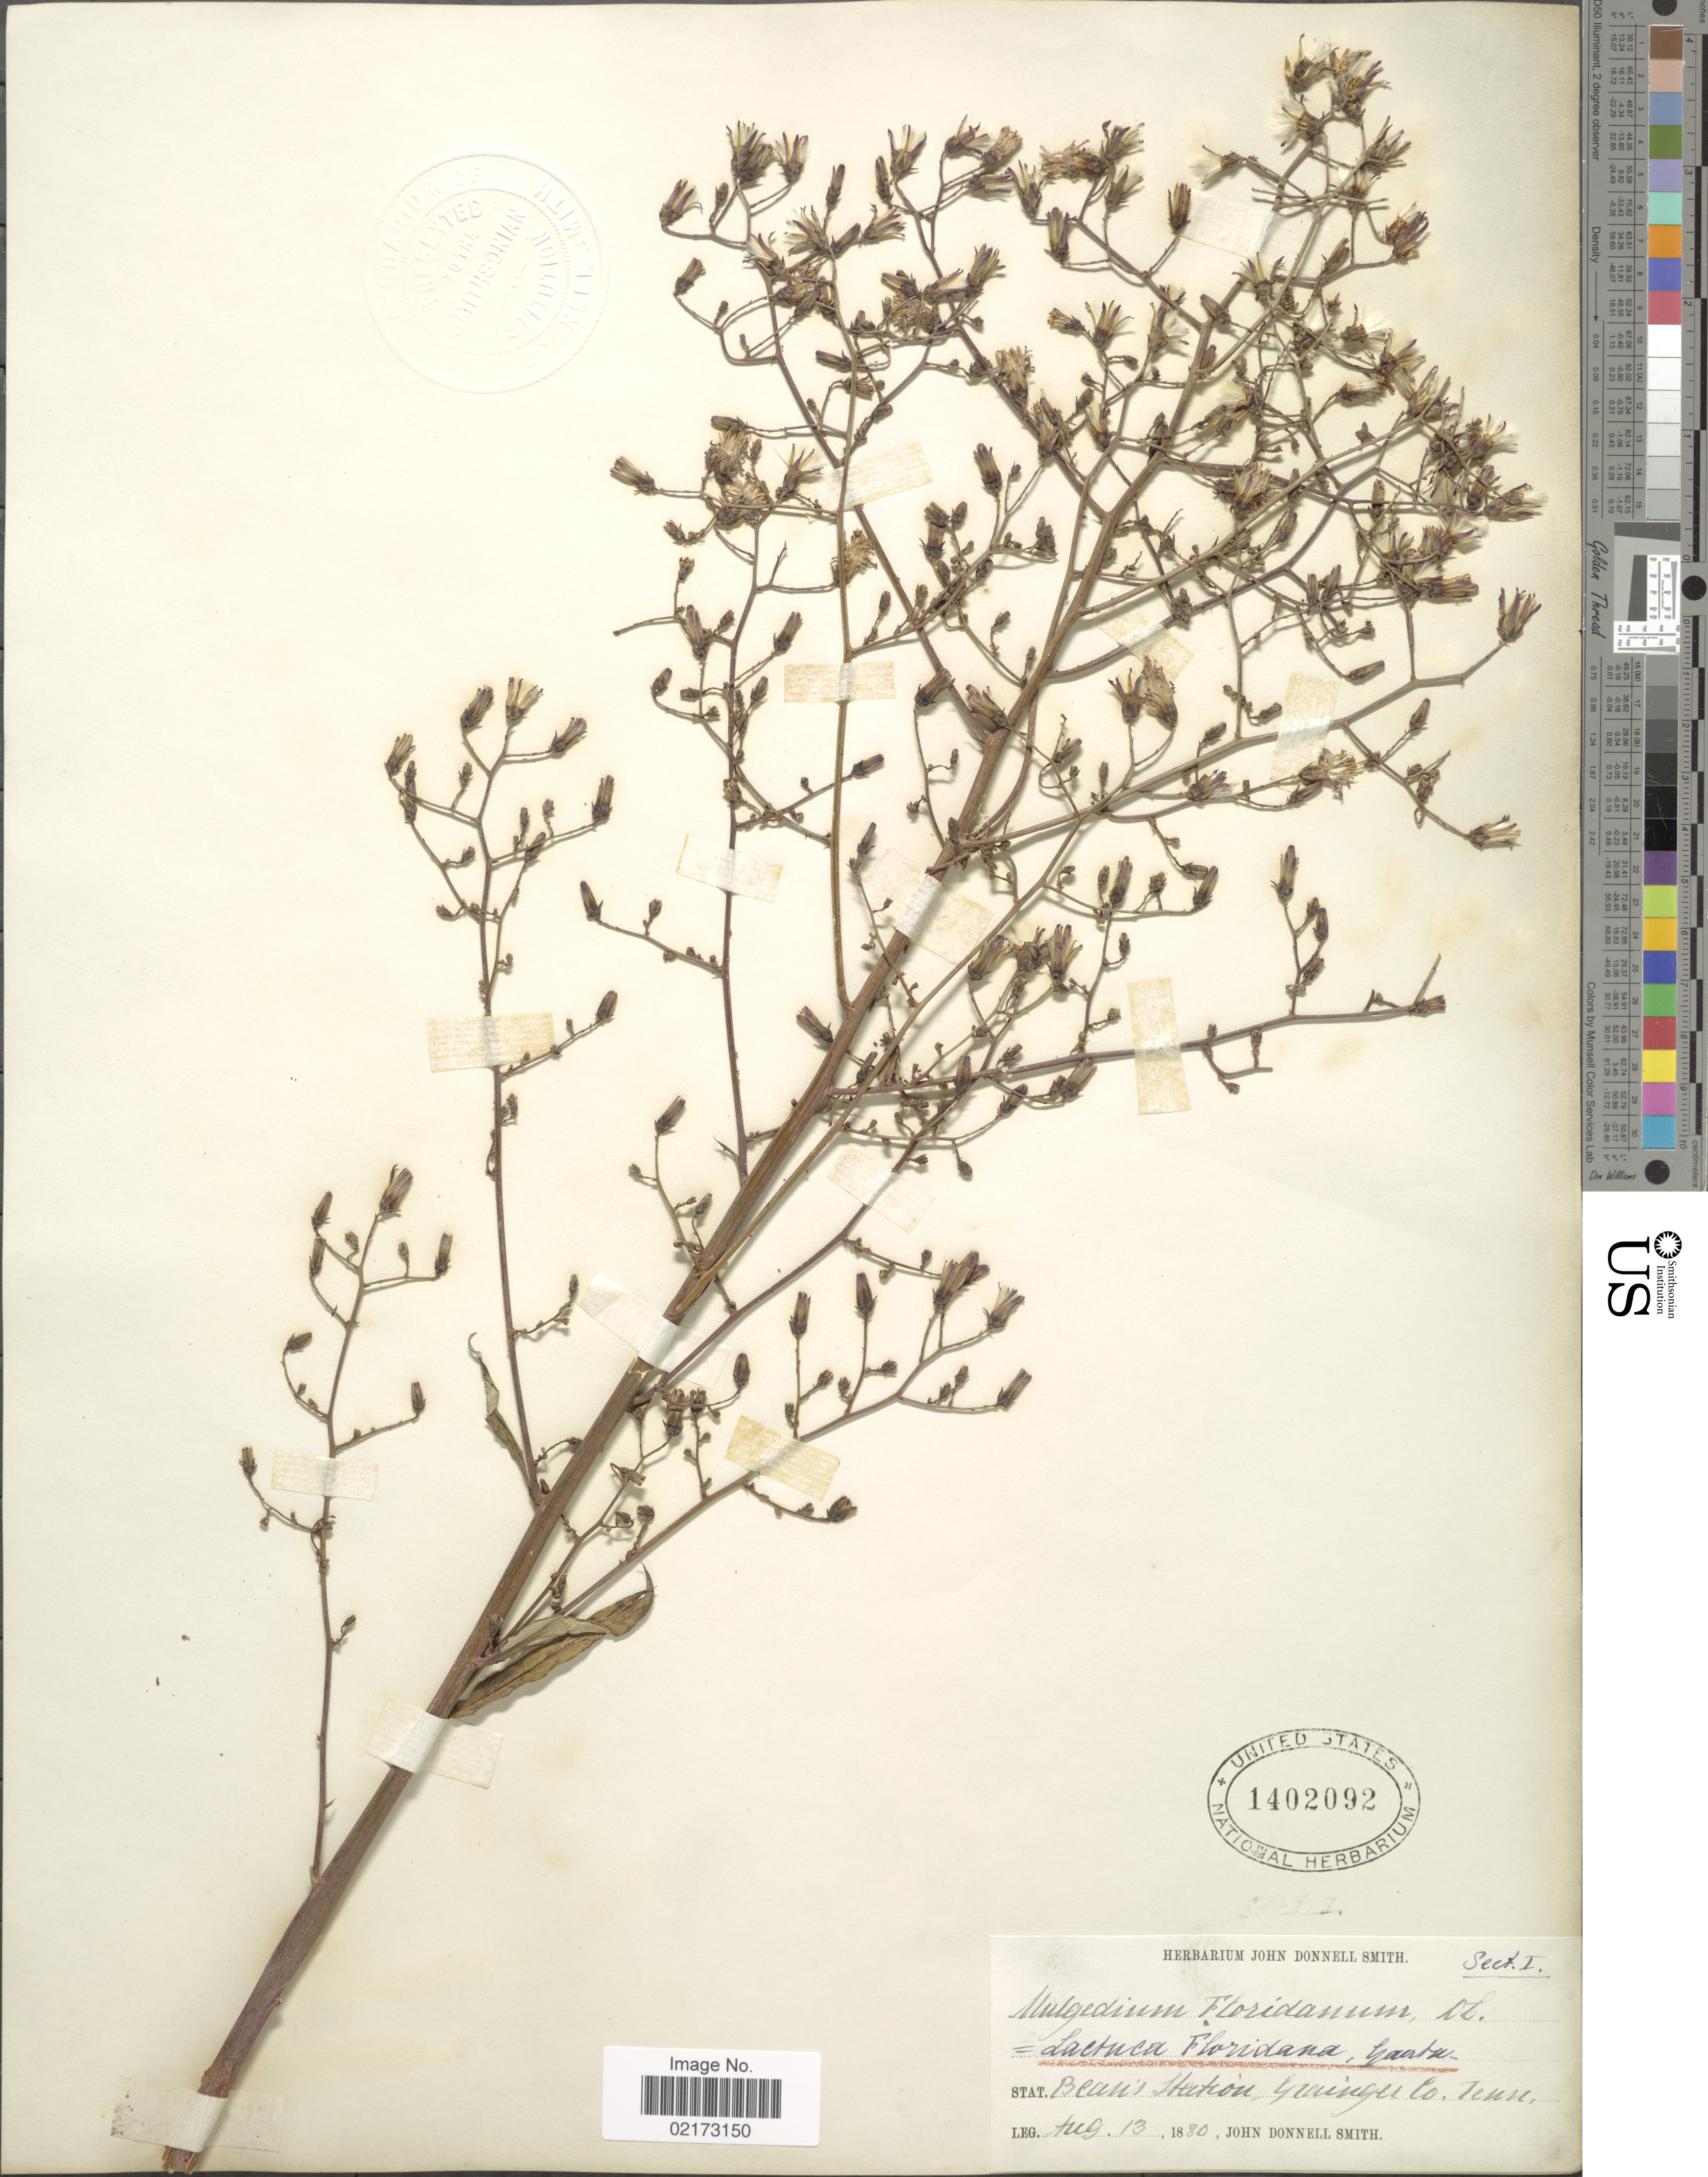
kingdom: Plantae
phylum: Tracheophyta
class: Magnoliopsida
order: Asterales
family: Asteraceae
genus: Lactuca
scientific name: Lactuca floridana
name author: (L.) Gaertn.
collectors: J. Donnell Smith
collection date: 1880-08-13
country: United States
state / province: Tennessee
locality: Bean's Station, Grainger Co., Tenn.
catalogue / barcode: US 1402092